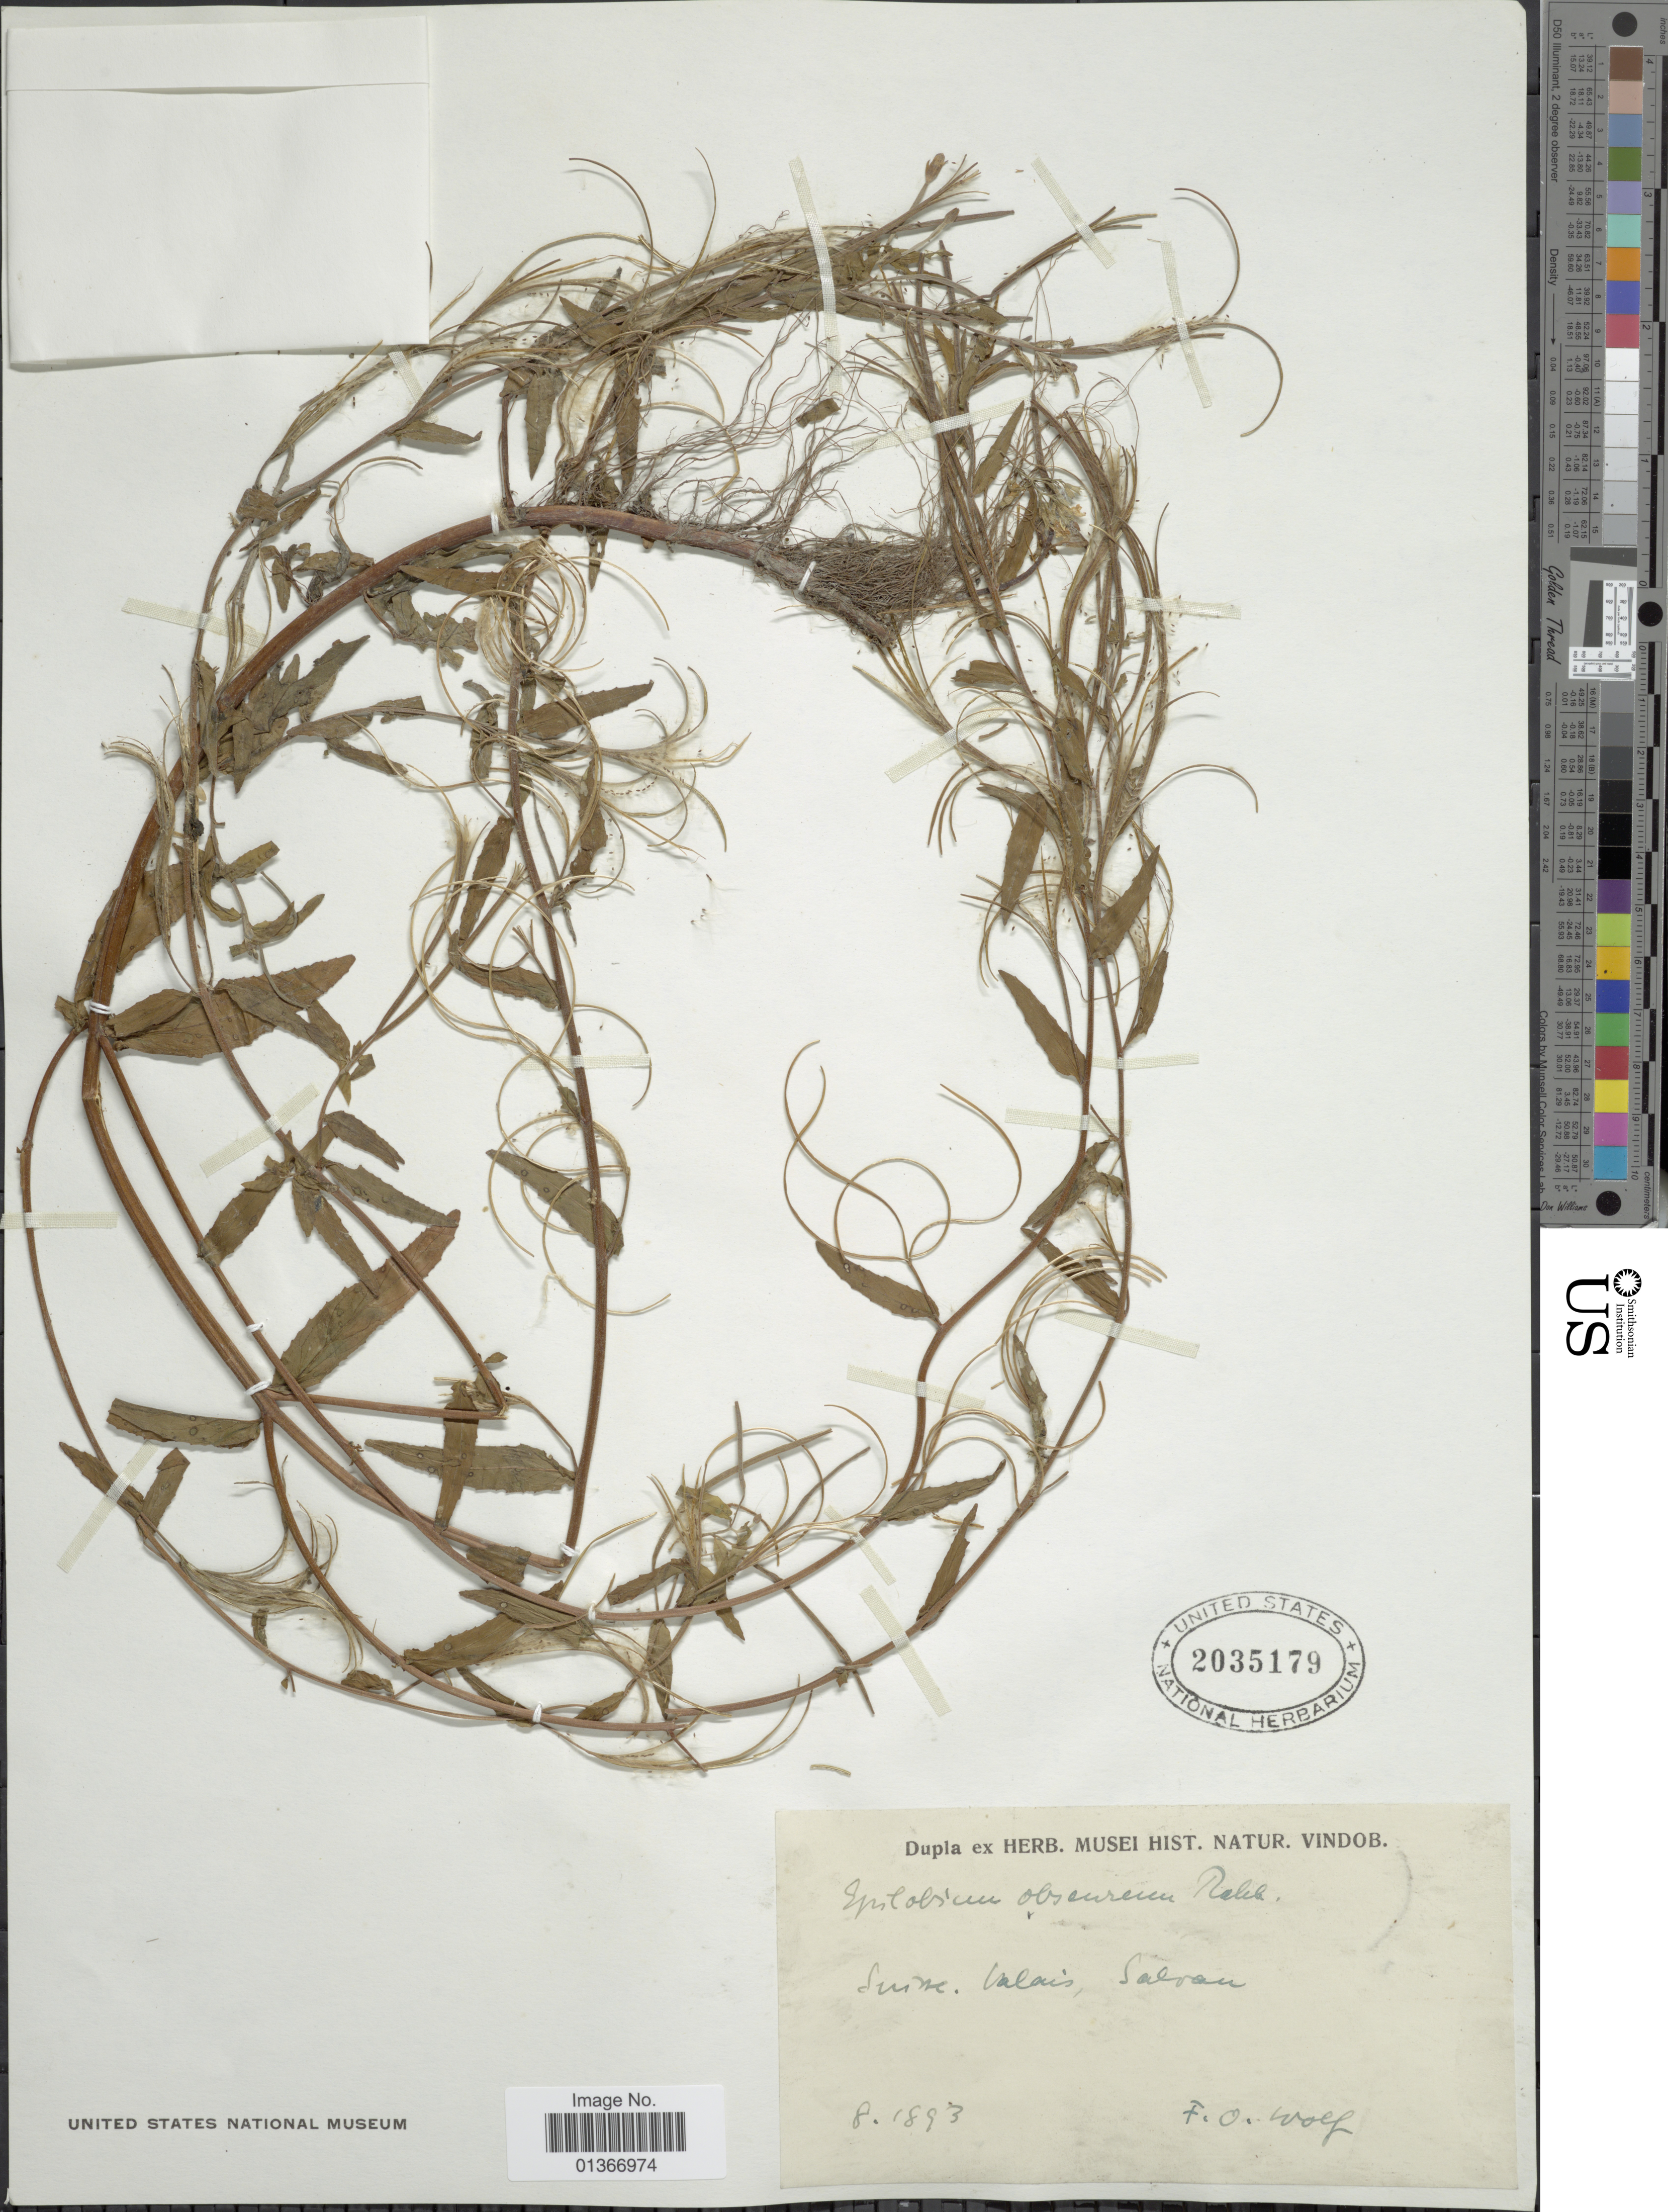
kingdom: Plantae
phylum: Tracheophyta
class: Magnoliopsida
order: Myrtales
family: Onagraceae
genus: Epilobium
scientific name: Epilobium obscurum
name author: Schreb.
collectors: F. Wolf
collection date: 1893-08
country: Switzerland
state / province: Valais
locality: Suisse, Salvan.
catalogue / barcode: US 2035179